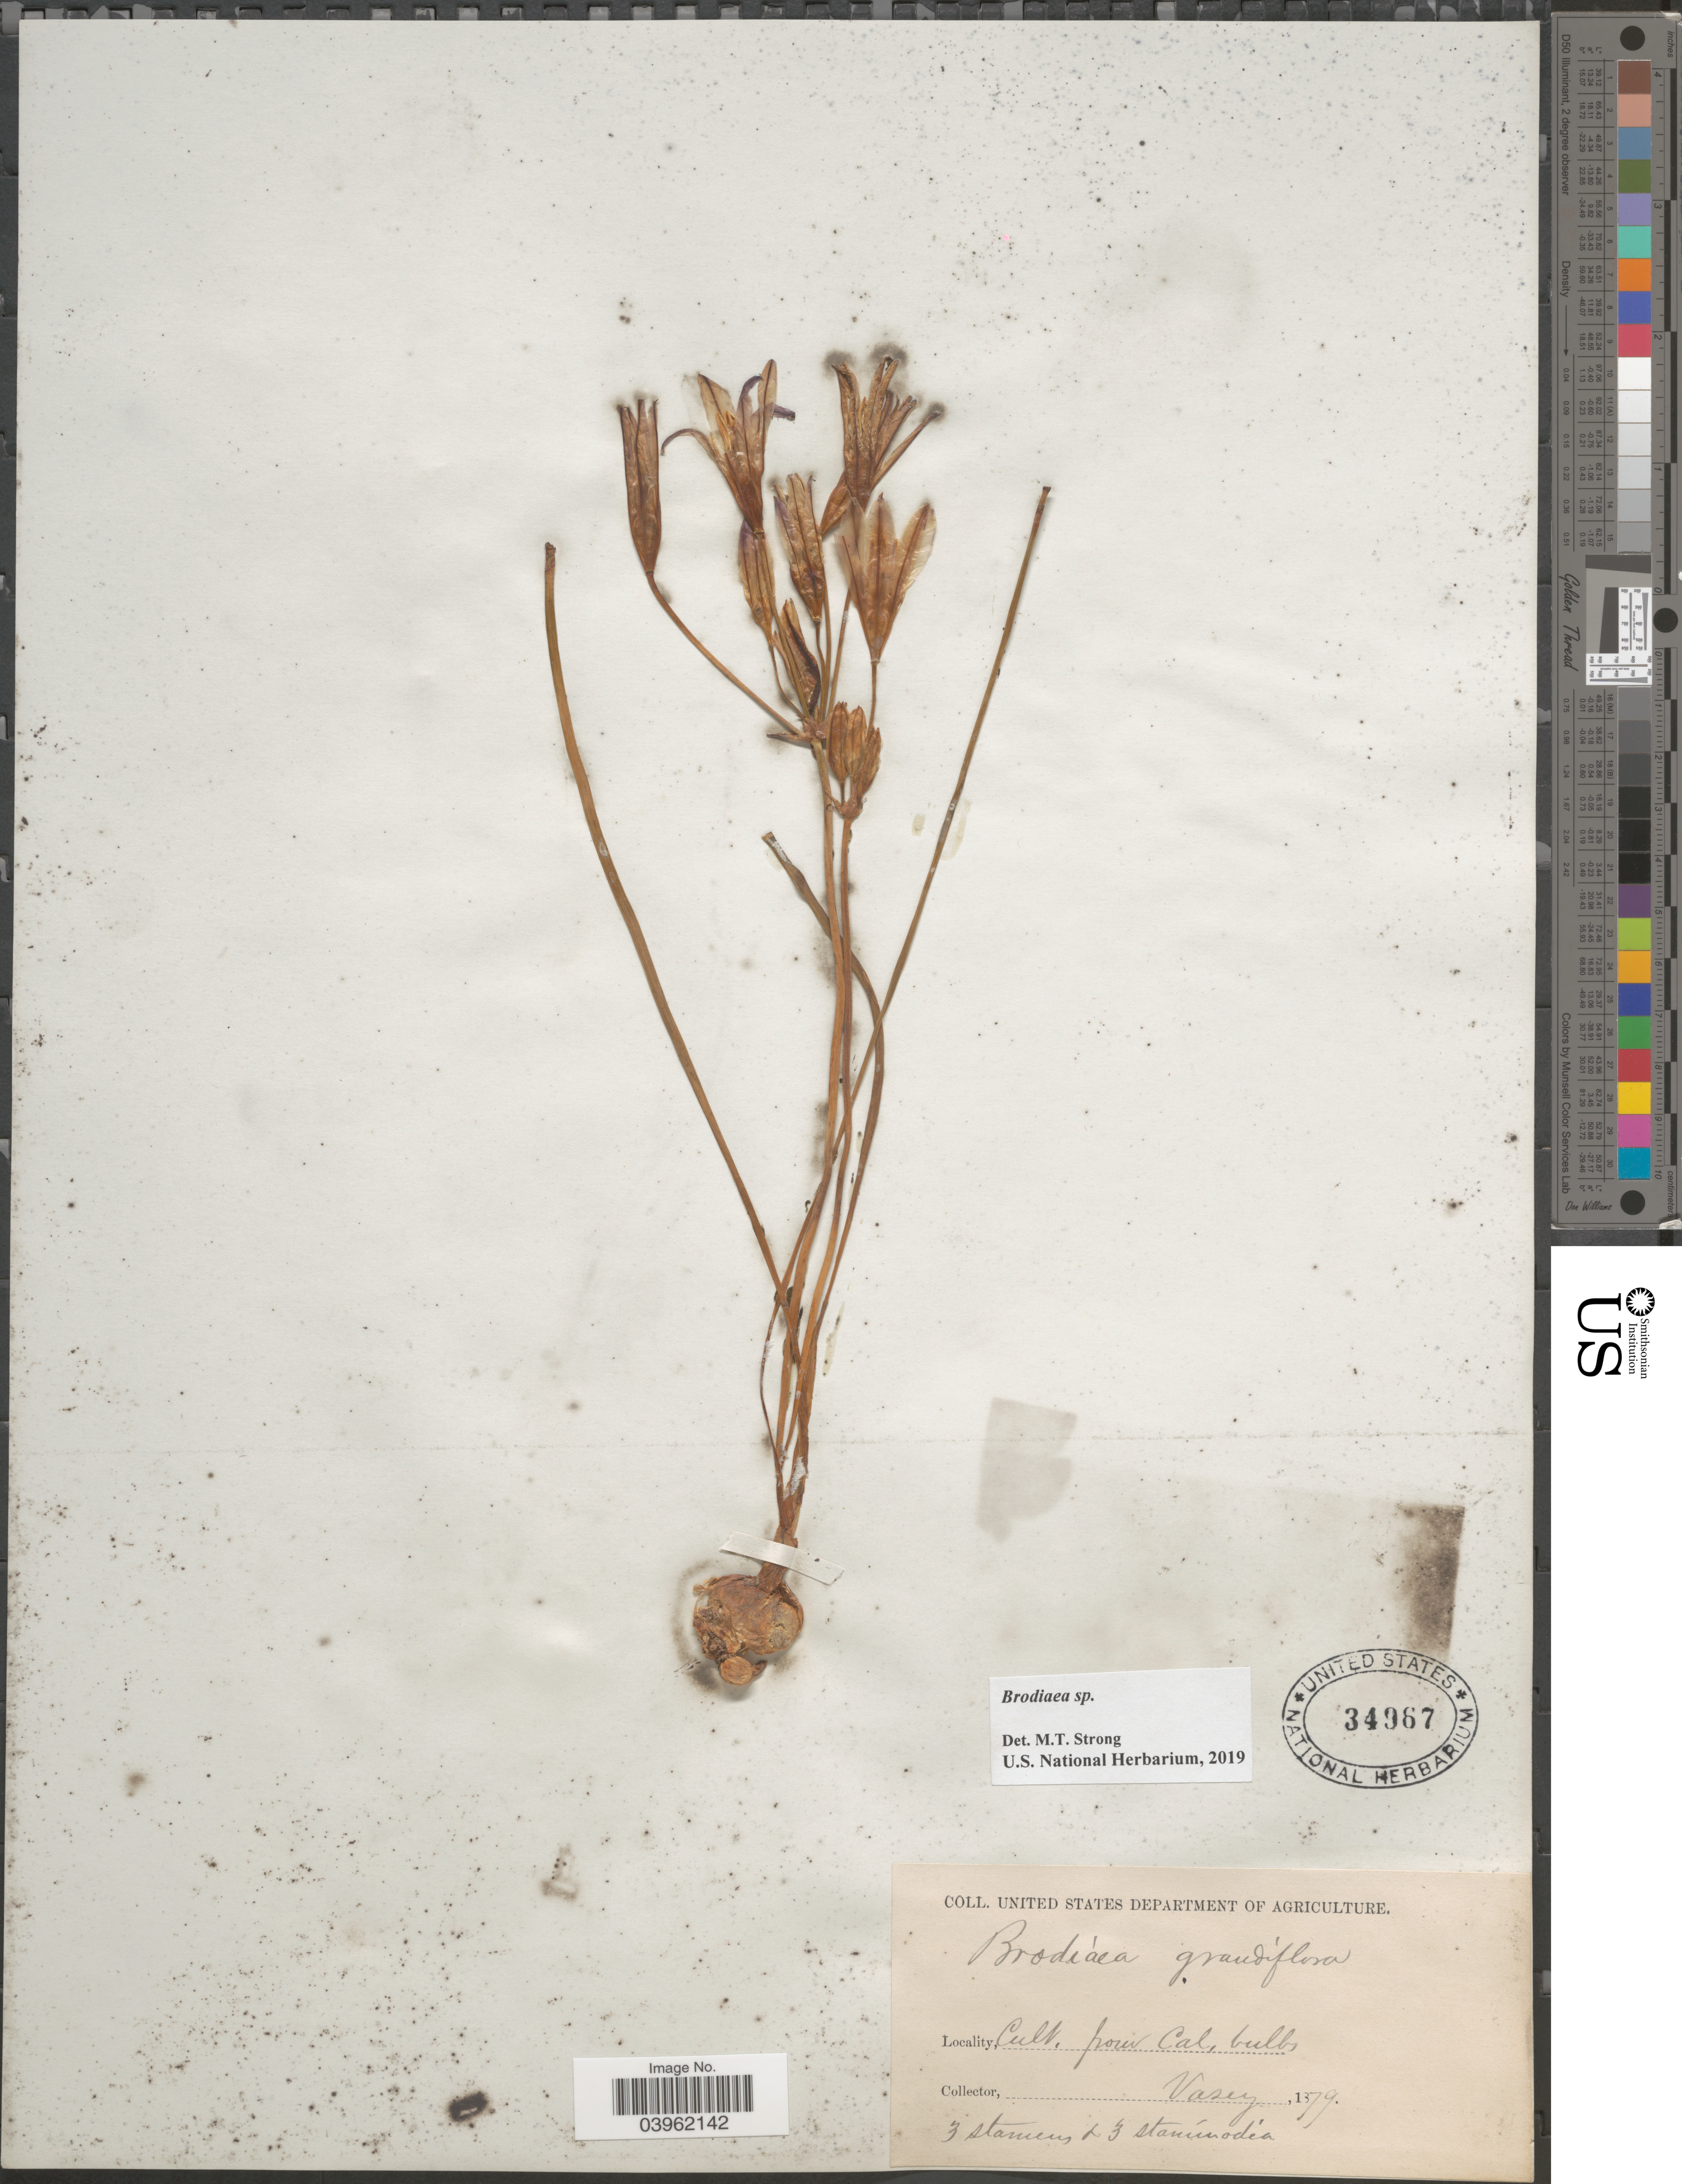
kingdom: Plantae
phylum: Tracheophyta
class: Liliopsida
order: Asparagales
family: Asparagaceae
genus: Brodiaea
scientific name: Brodiaea sp.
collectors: Vasey, --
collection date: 1879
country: United States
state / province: California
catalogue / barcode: US 34967